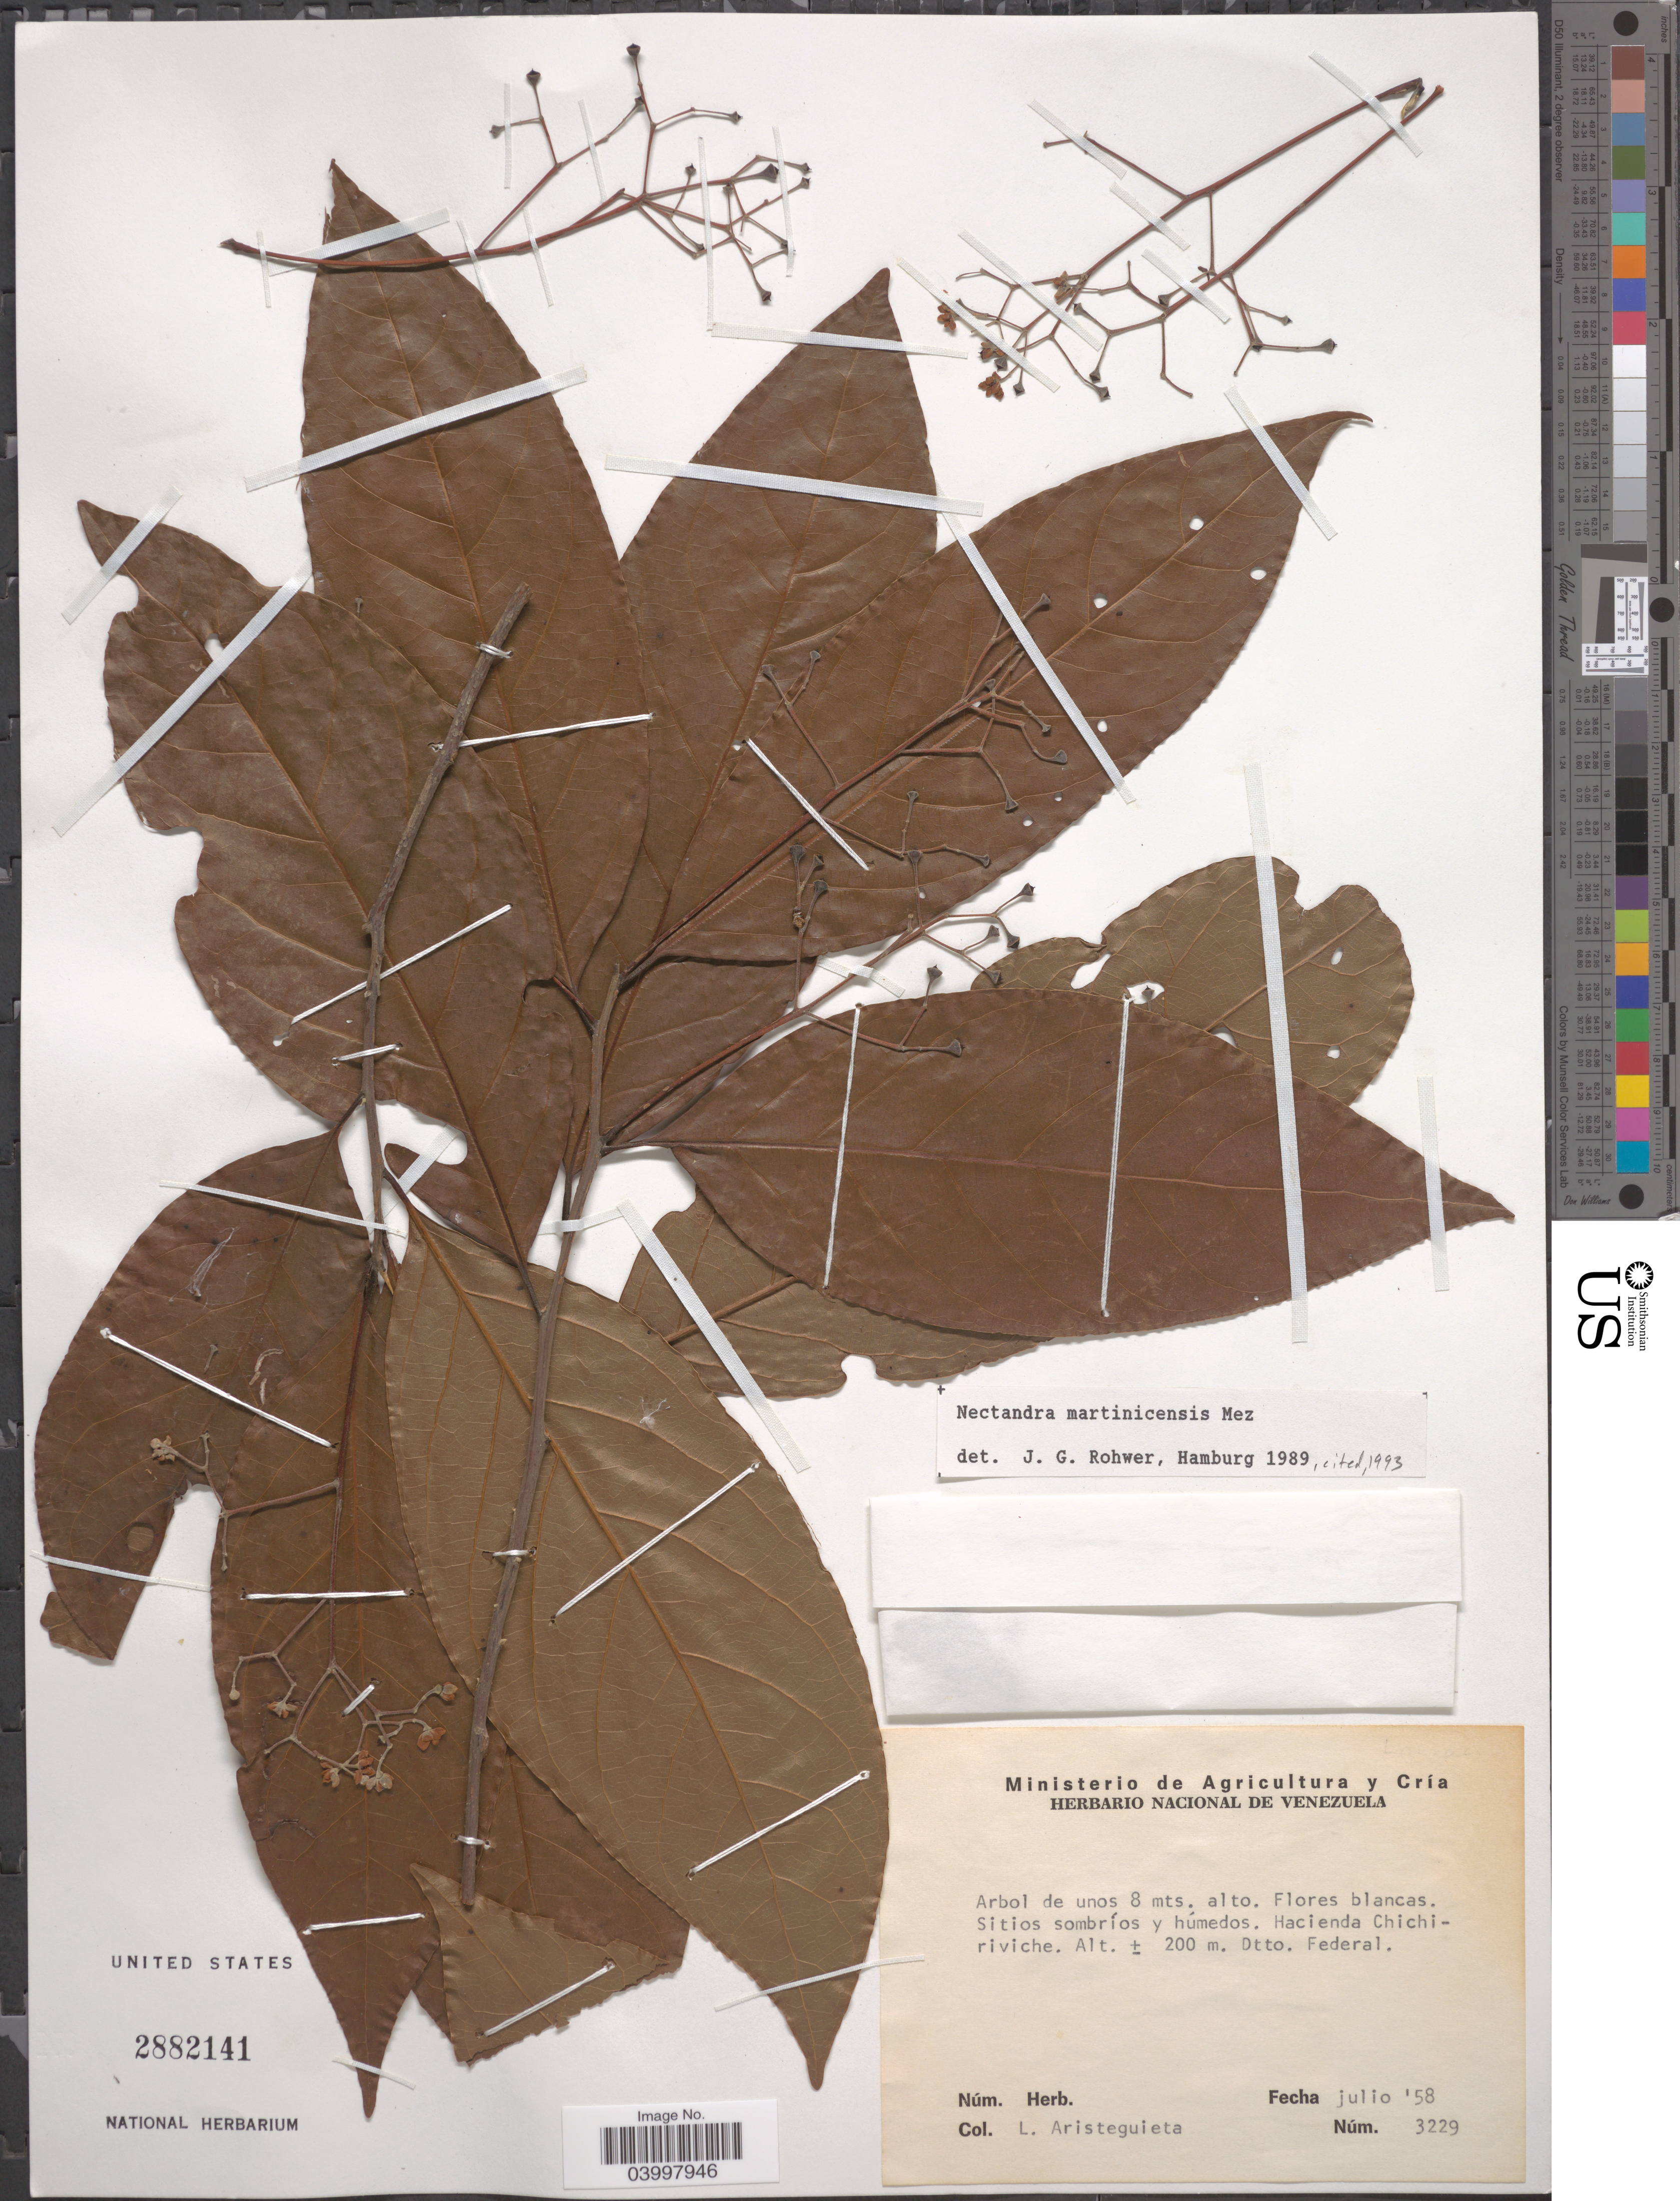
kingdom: Plantae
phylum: Tracheophyta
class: Magnoliopsida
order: Laurales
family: Lauraceae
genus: Nectandra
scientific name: Nectandra martinicensis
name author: Mez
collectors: L. Aristeguieta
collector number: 3229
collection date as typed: Transcribed d/m/y: /7/58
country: Venezuela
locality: Sitios sombríos y húmedos. Hacienda Chichiriviche. Dtto. Federal.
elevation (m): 200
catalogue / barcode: US 2882141